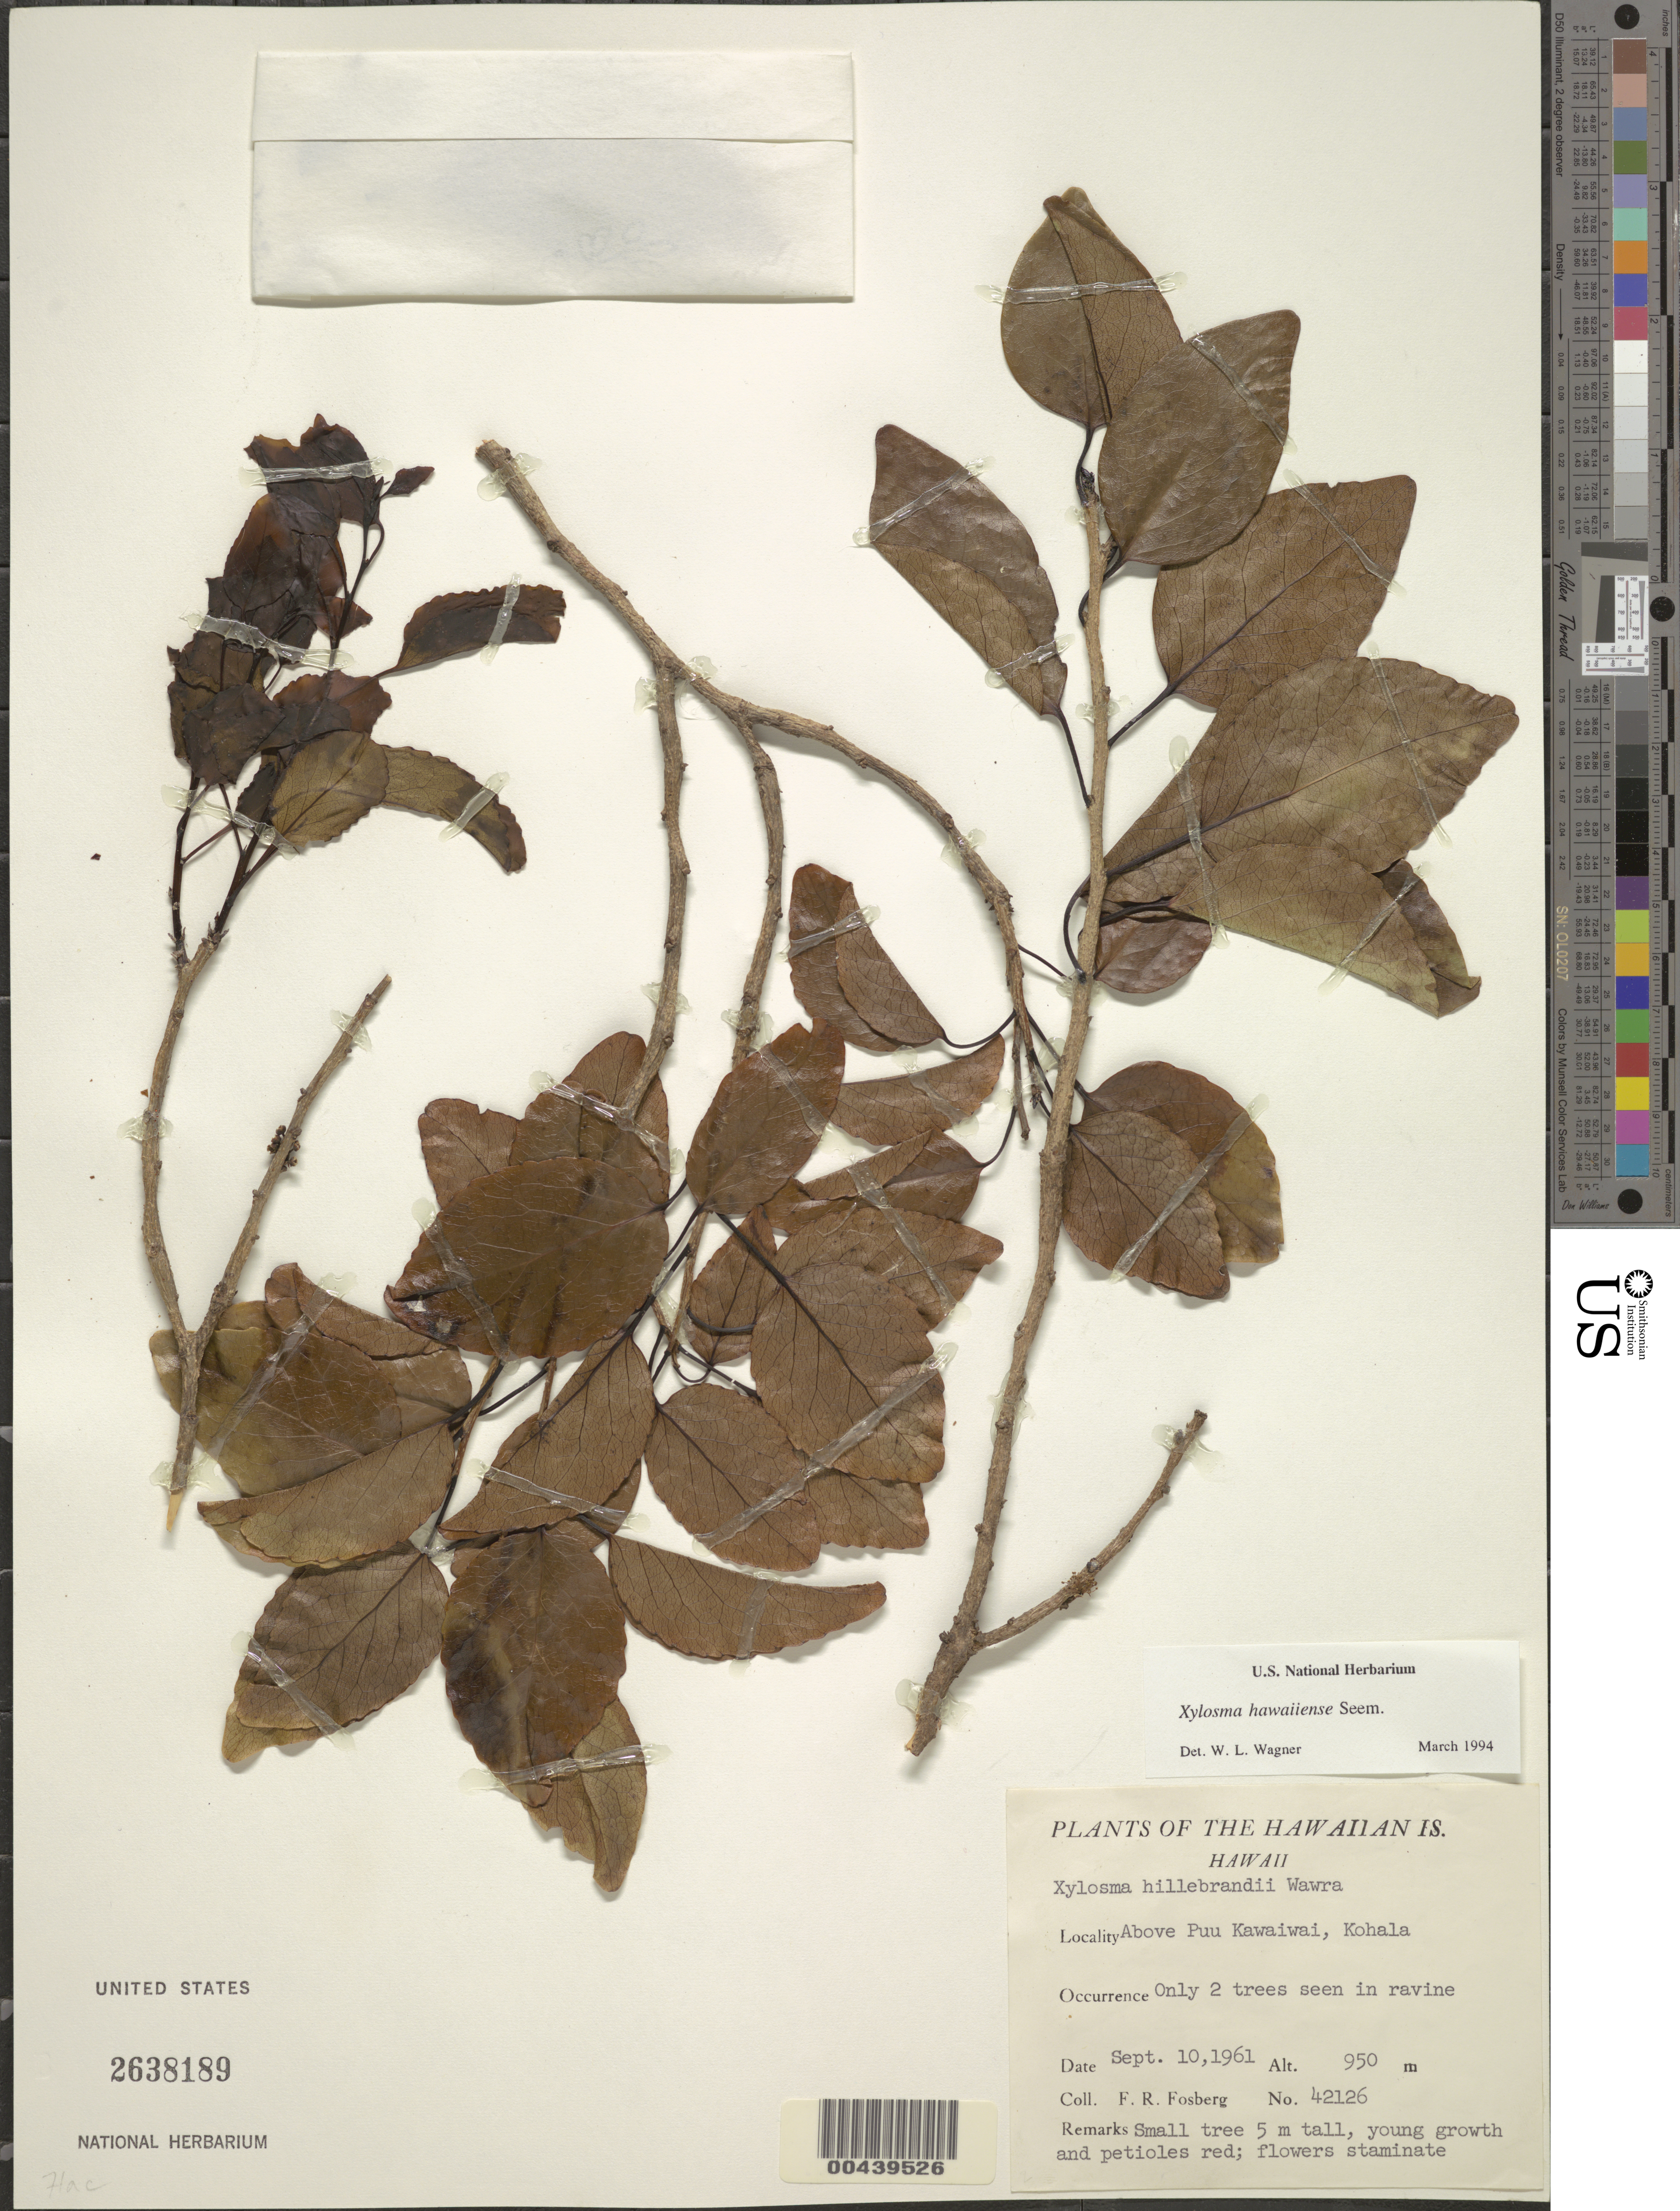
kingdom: Plantae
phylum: Tracheophyta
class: Magnoliopsida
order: Malpighiales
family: Salicaceae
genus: Xylosma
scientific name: Xylosma hawaiensis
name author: Seem.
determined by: Wagner, W. L., (BOT), Smithsonian Institution - National Museum of Natural History (UNITED STATES)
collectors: F. R. Fosberg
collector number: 42126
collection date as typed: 10 Sep 1961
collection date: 1961-09-10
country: United States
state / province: Hawaii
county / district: Hawaii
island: Hawaii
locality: Above Puu Kawaiwai, Kohala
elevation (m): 950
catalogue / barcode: US 238189